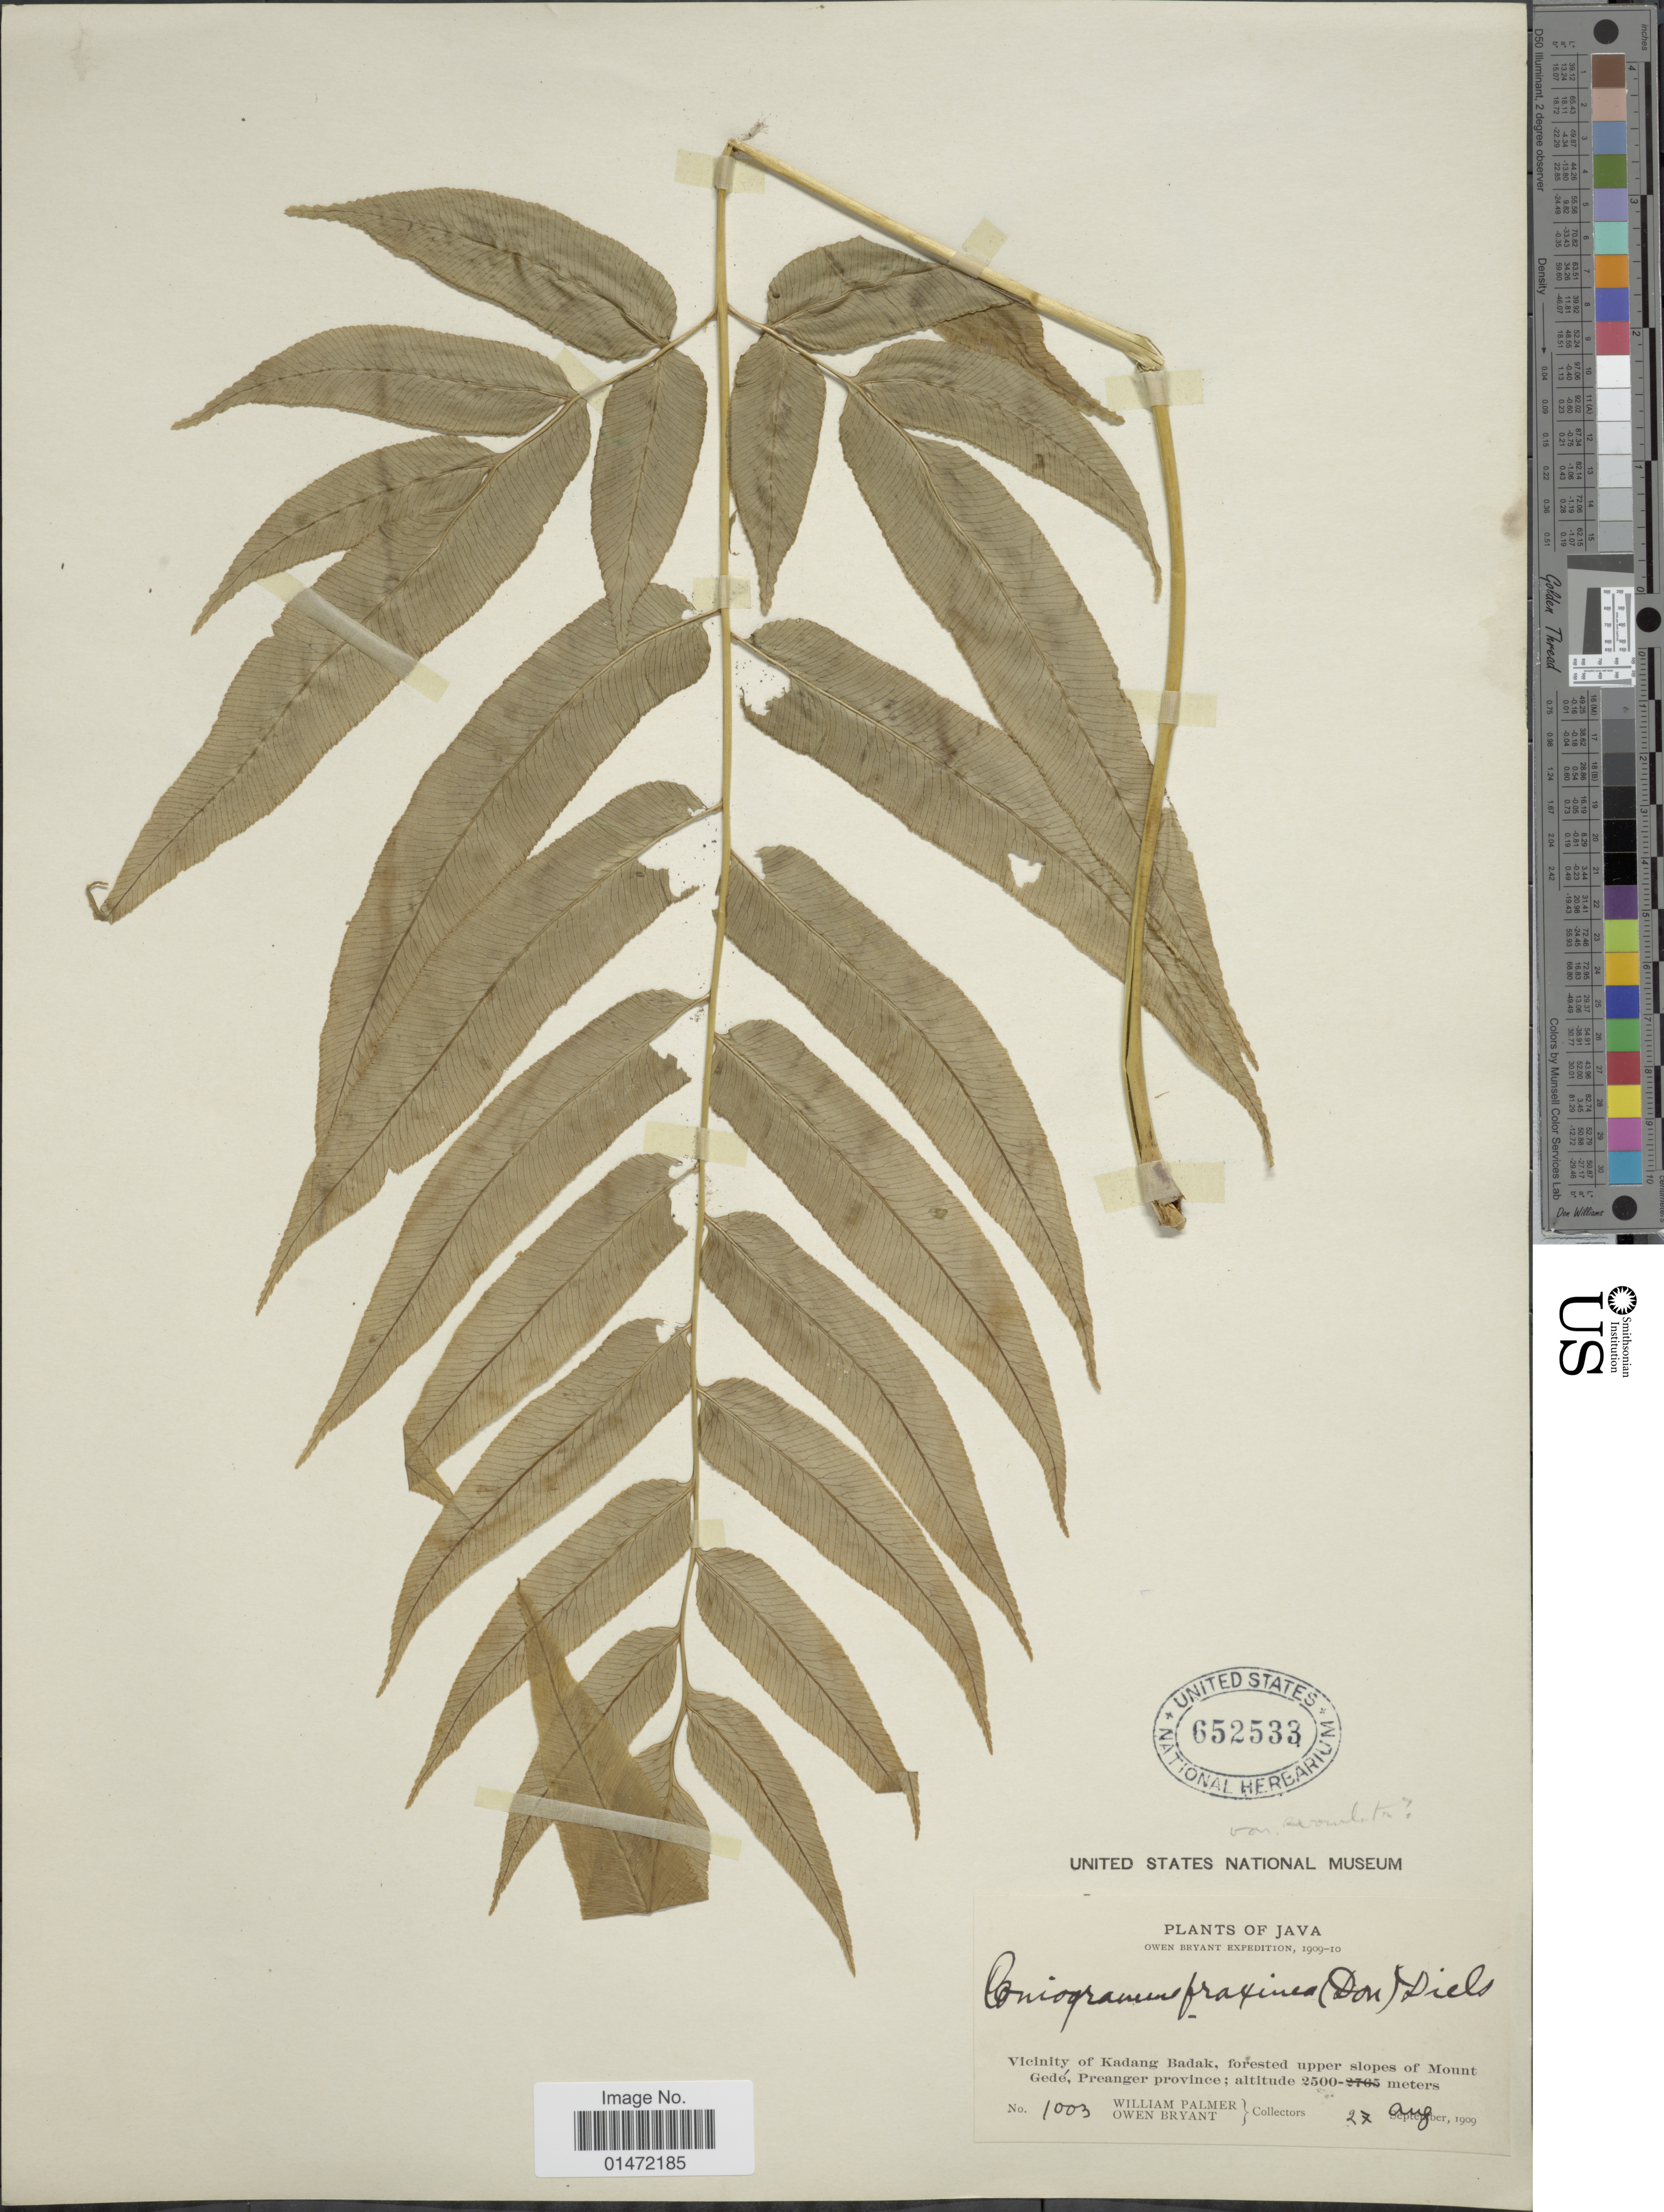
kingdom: Plantae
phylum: Tracheophyta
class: Polypodiopsida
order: Polypodiales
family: Pteridaceae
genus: Coniogramme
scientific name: Coniogramme fraxinea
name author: (D. Don) Diels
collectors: W. Palmer & O. Bryant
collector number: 1003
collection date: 1909-08-27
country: Indonesia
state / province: Java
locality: Vicinity of Kadang Badak, forested upper slopes of Mount Gedé, Preanger province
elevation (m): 2500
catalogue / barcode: US 652533